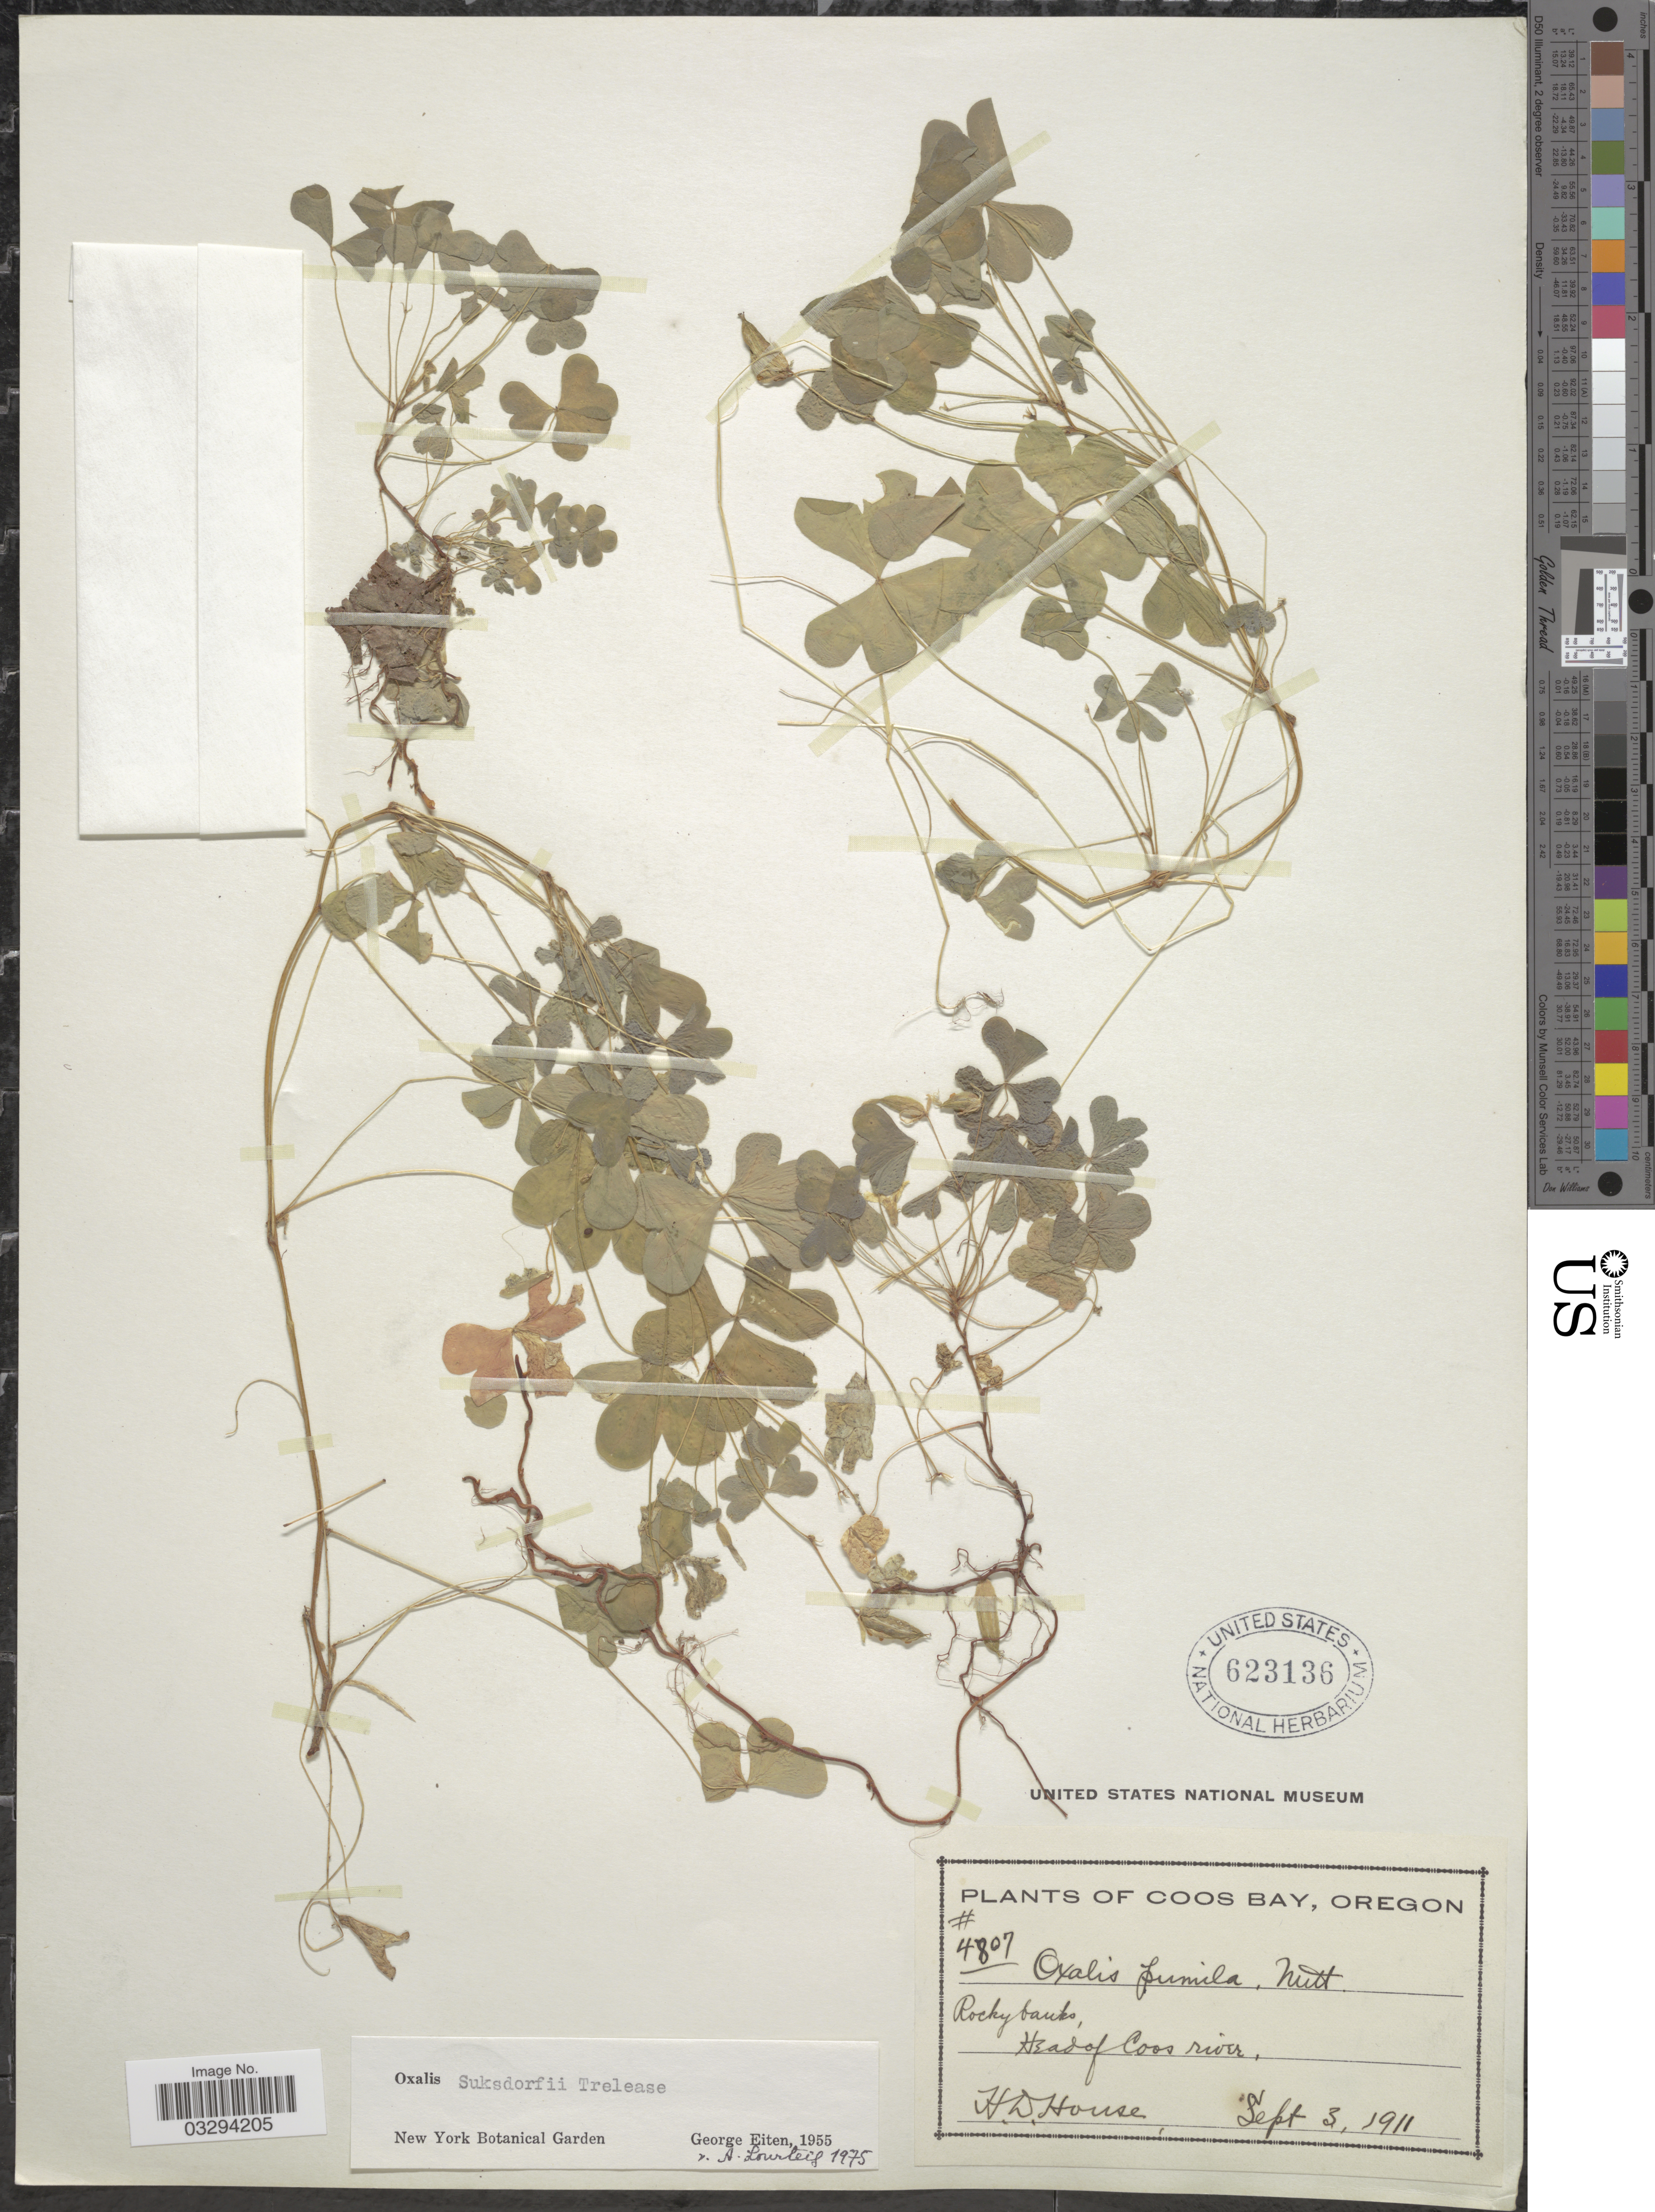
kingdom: Plantae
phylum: Tracheophyta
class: Magnoliopsida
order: Oxalidales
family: Oxalidaceae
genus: Oxalis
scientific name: Oxalis suksdorfii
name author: Trel.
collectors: H. D. House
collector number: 4807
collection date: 1911-09-03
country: United States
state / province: Oregon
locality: Coos Bay. Head of Coos river.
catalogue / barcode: US 623136